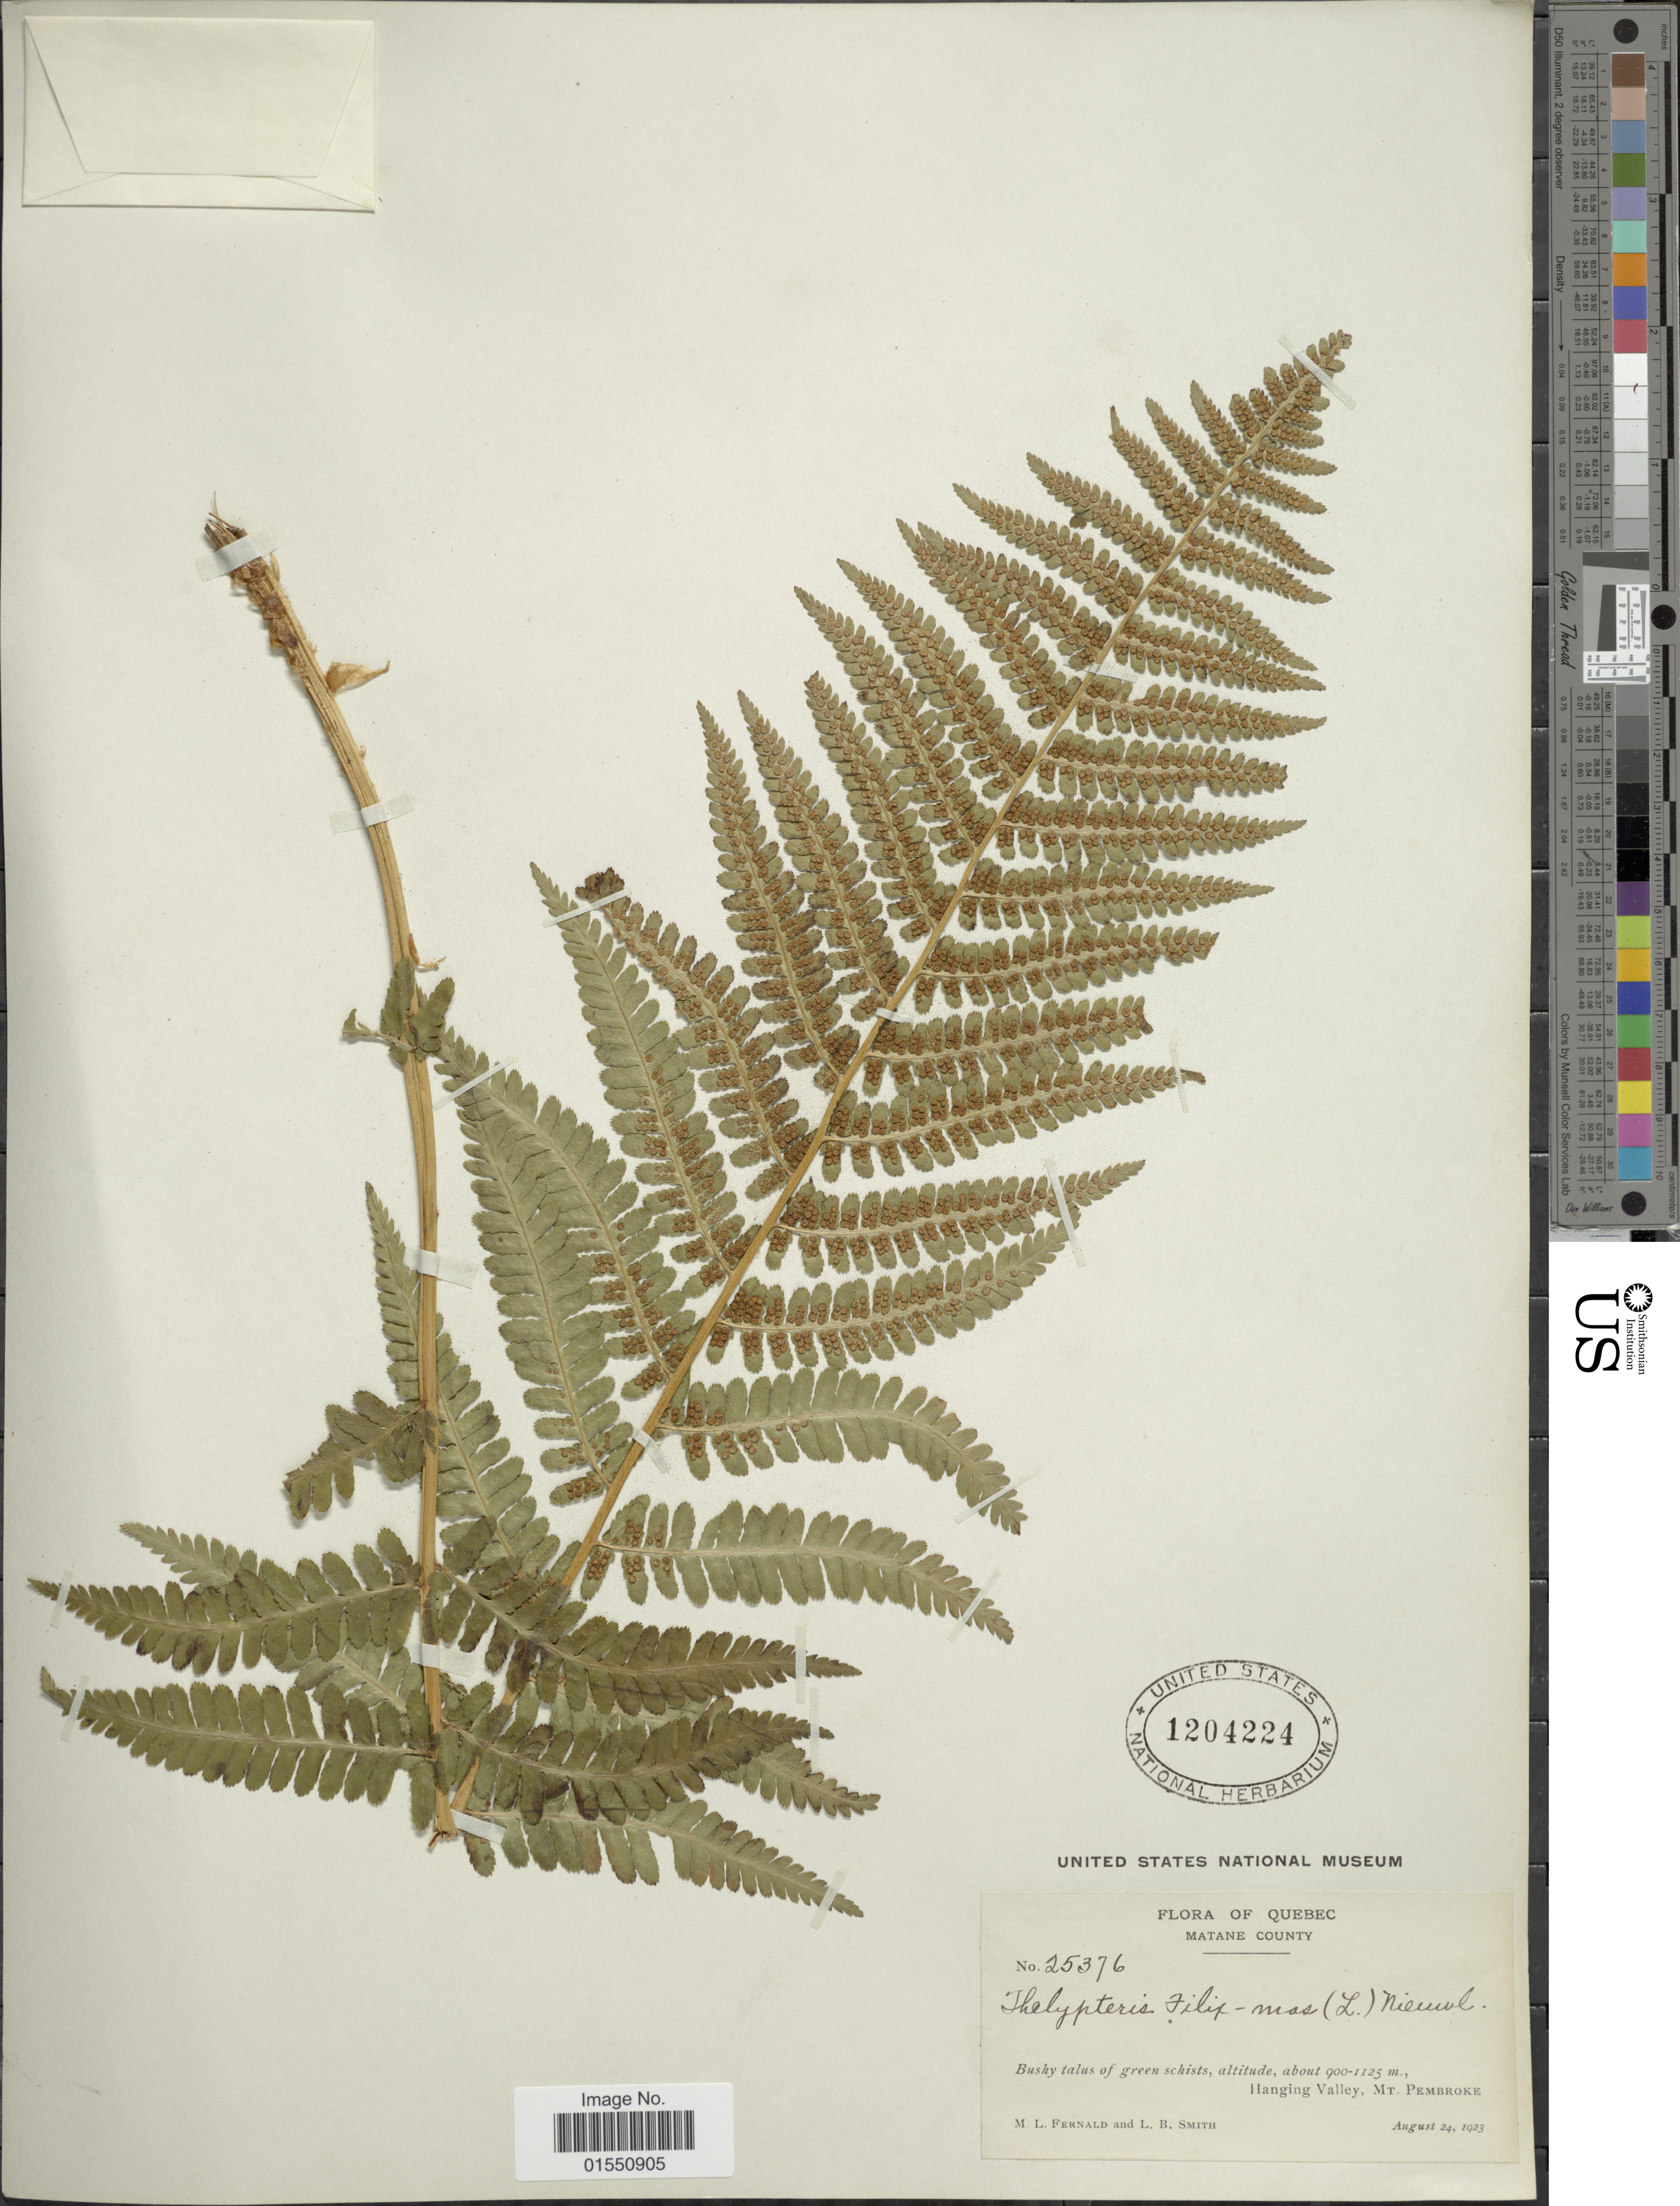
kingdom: Plantae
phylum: Tracheophyta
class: Polypodiopsida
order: Polypodiales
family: Dryopteridaceae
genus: Dryopteris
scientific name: Dryopteris filix-mas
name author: (L.) Schott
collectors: M. L. Fernald & L. Smith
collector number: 25376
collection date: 1923-08-24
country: Canada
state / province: Quebec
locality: Matane County. Bushy talus of green schists. Hanging Valley, Mt. Pembroke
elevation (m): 900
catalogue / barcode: US 1204224